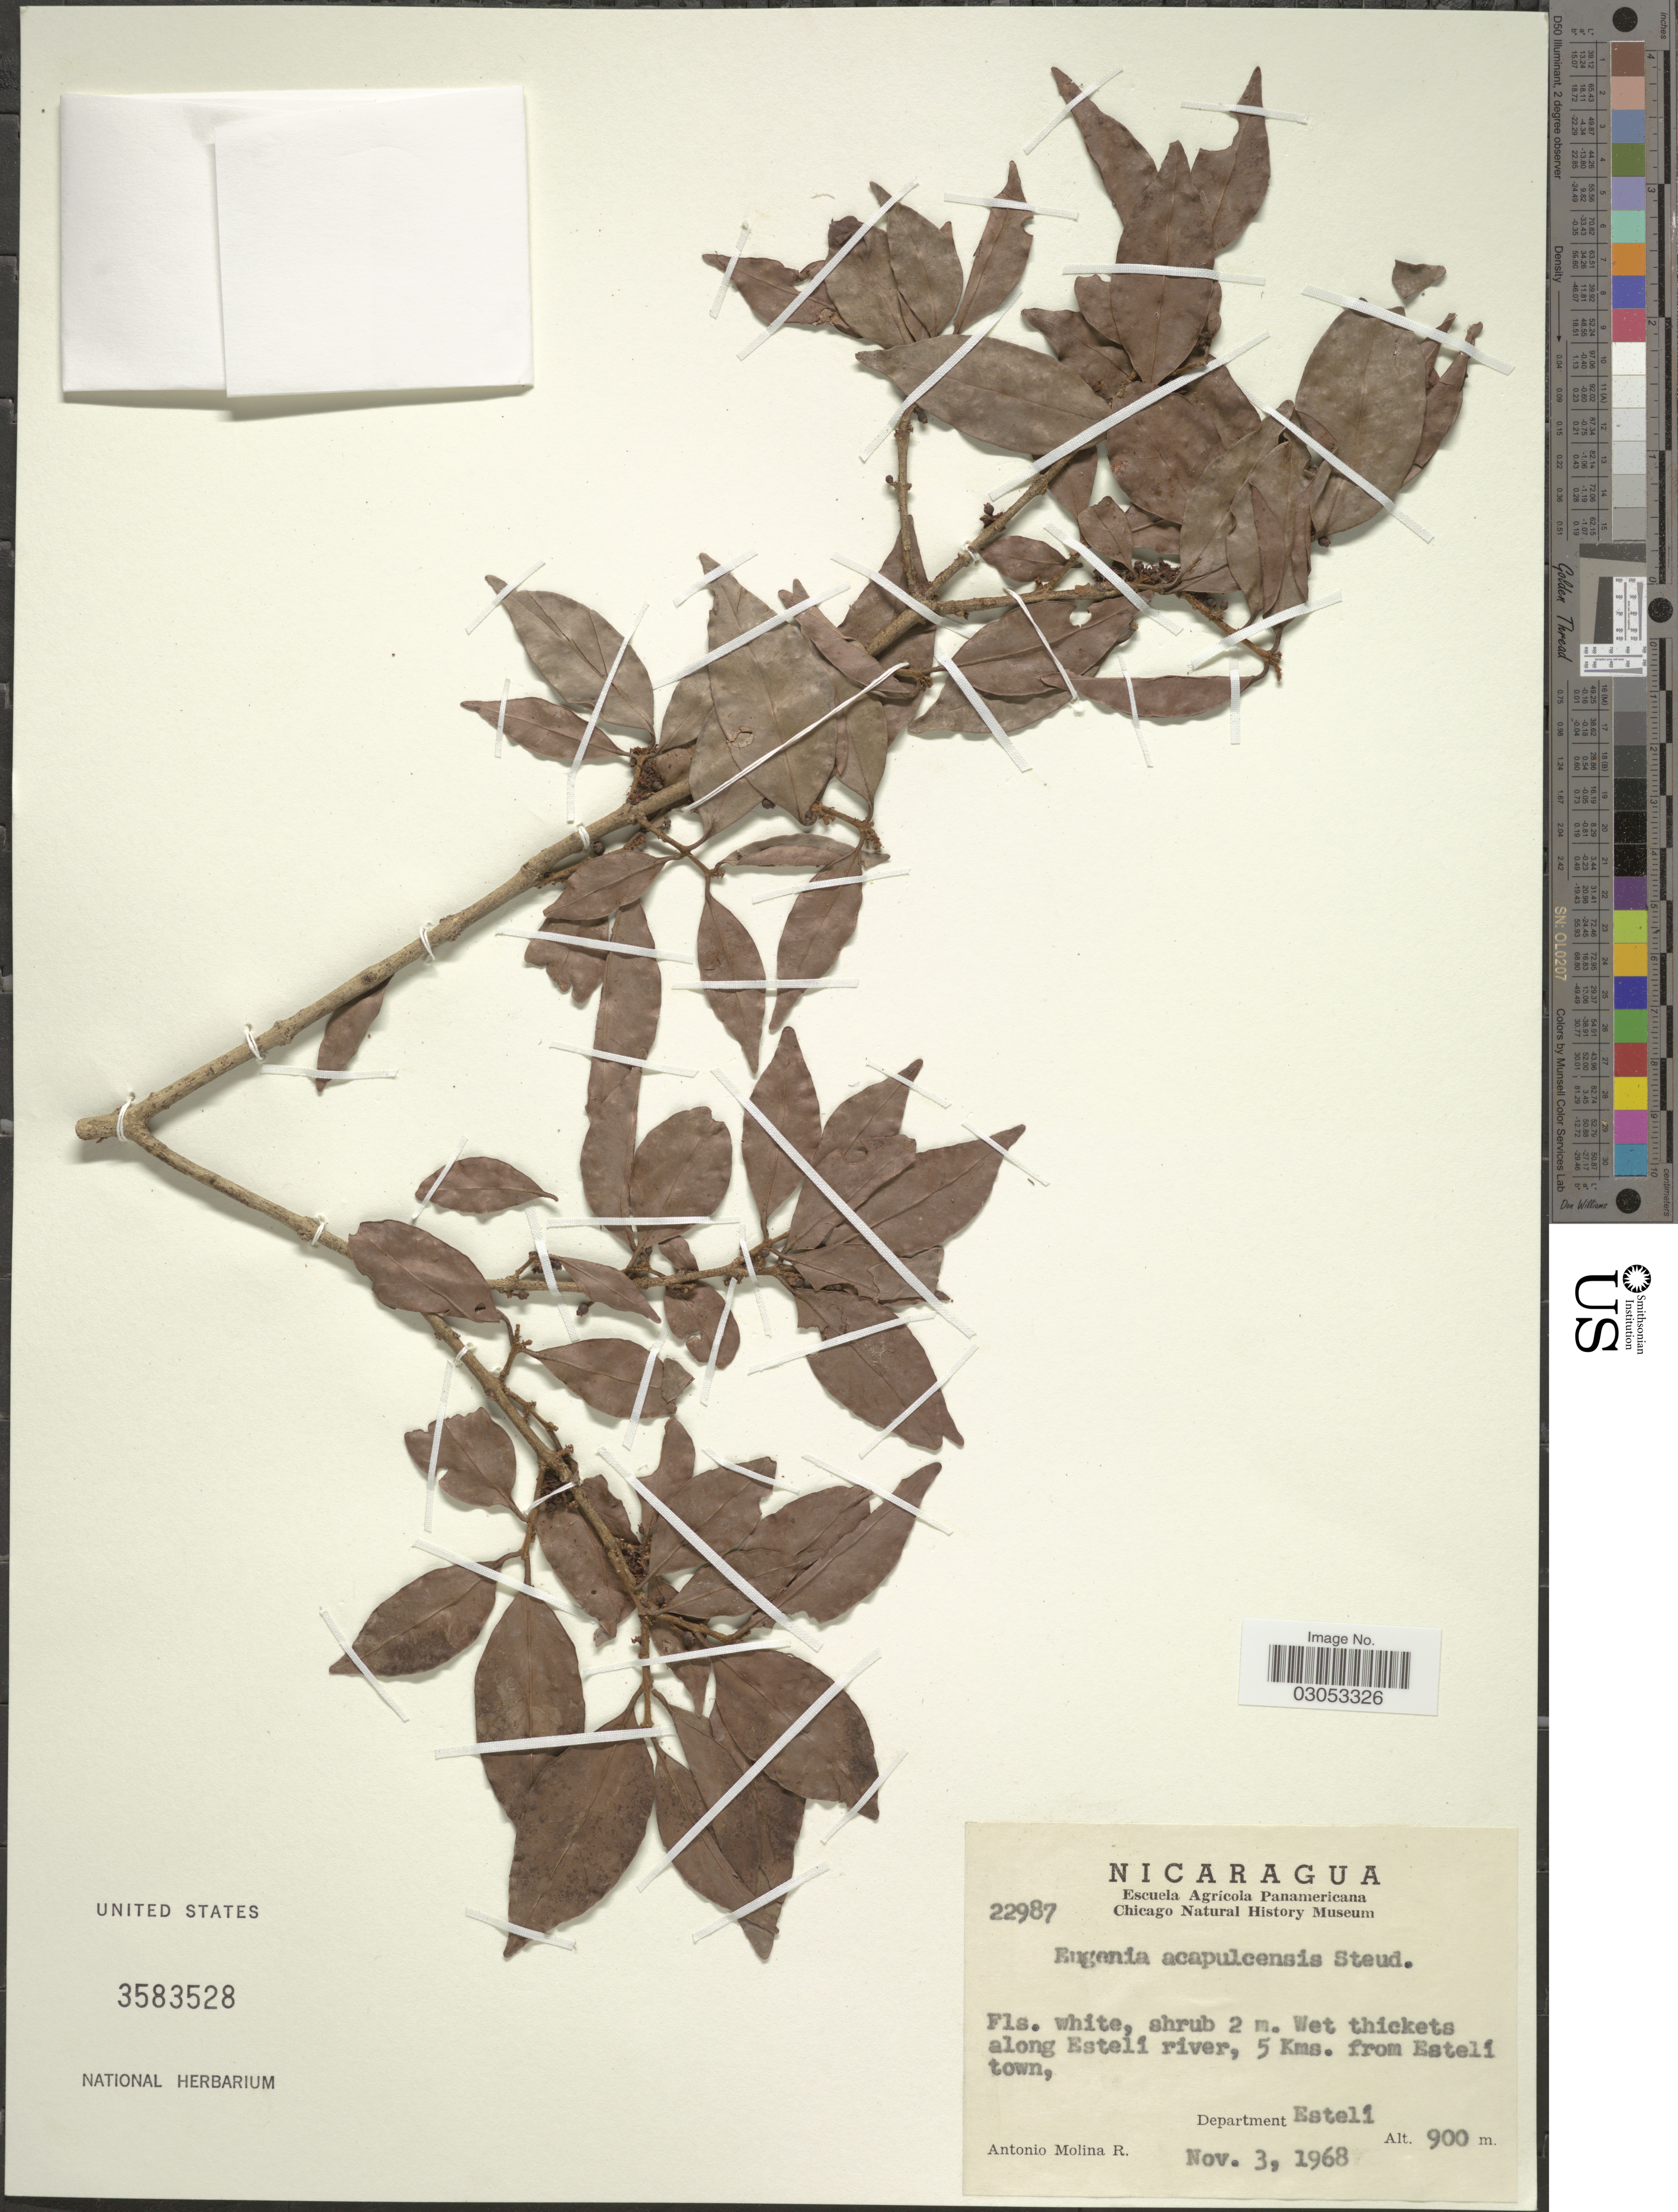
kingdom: Plantae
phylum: Tracheophyta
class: Magnoliopsida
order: Myrtales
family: Myrtaceae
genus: Eugenia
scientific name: Eugenia acapulcensis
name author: Steud.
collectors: A. Molina R.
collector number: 22987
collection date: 1968-11-03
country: Nicaragua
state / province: Esteli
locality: Along Estelí river, 5 Kms. from Estelí town, Department Estelí.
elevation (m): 900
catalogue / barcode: US 3583528